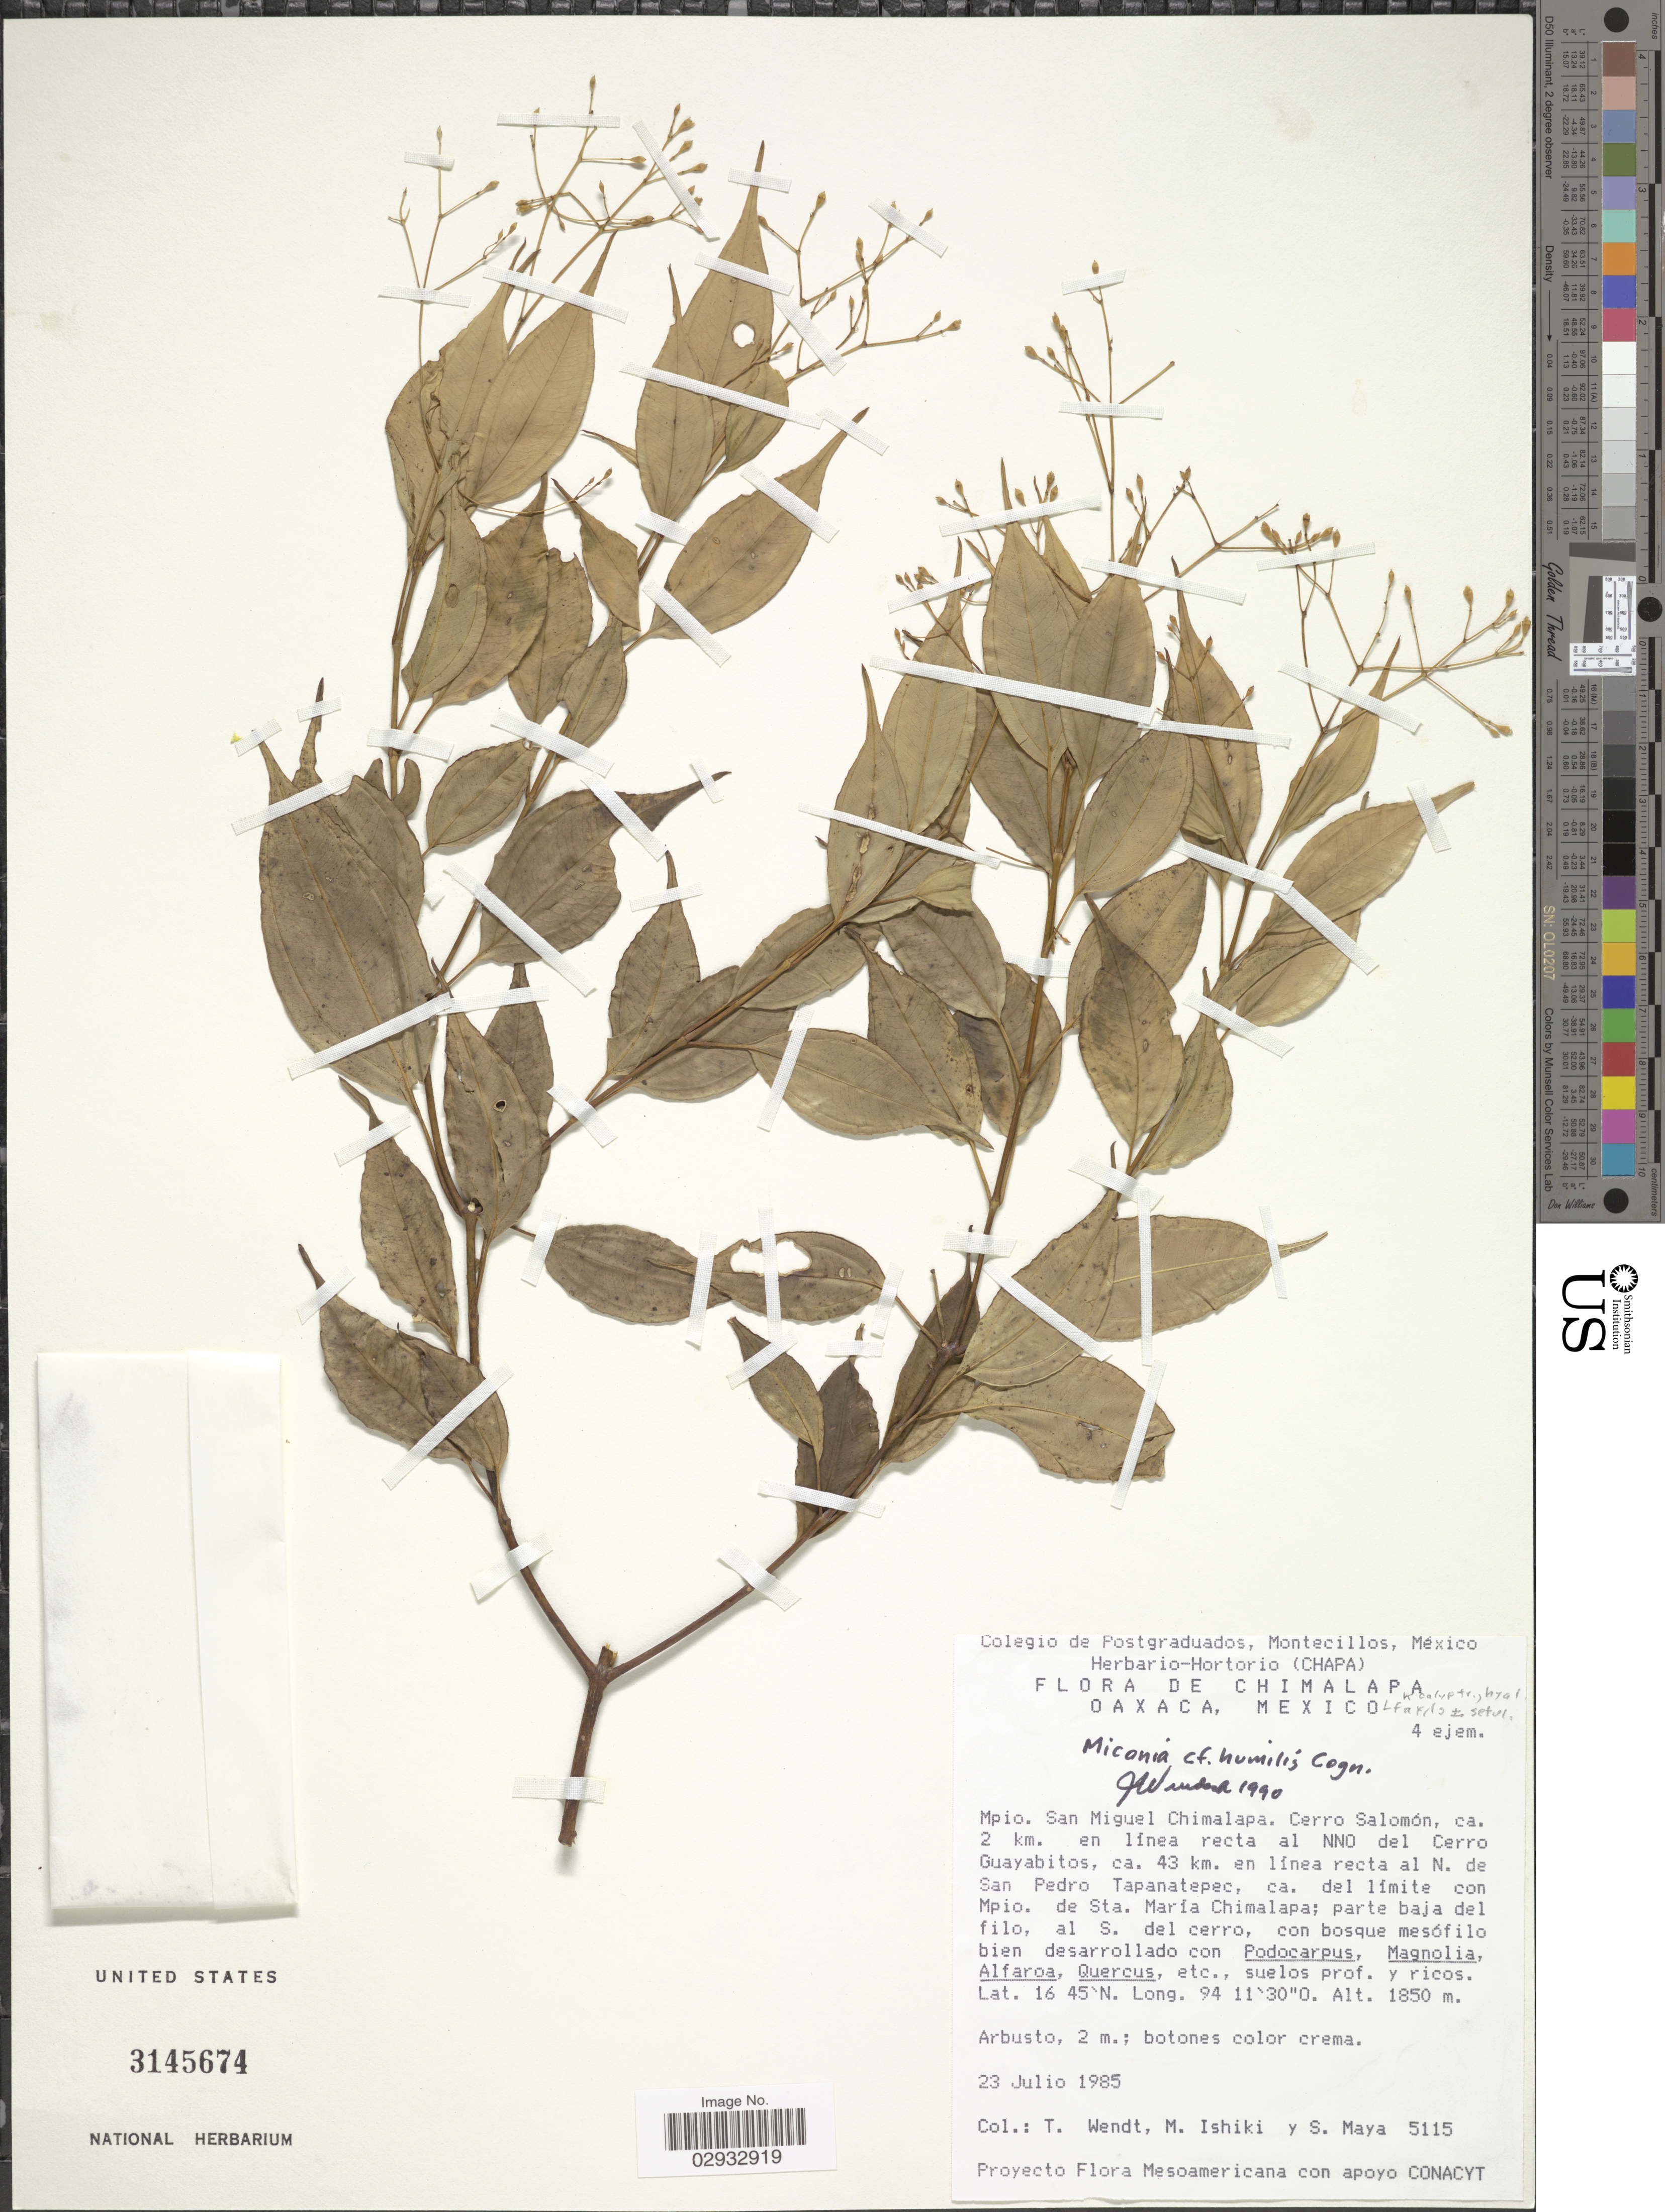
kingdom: Plantae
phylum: Tracheophyta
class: Magnoliopsida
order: Myrtales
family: Melastomataceae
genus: Miconia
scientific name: Miconia humilis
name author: Cogn.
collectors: T. L. Wendt, M. Ishiki & S. Maya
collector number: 5115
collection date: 1985-07-23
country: Mexico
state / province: Oaxaca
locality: Chimalapa Oaxaca. Mpio. San Miguel Chimalapa: Cerro Salomón, ca. 2 km. en línea recta al NNO del Cerro Guayabitos, ca. 43 km. en línea recta al N. de San Pedro Tapanatepec, ca. del límite con Mpio. de Sta. María Chimalapa.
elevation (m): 1850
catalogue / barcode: US 3145674